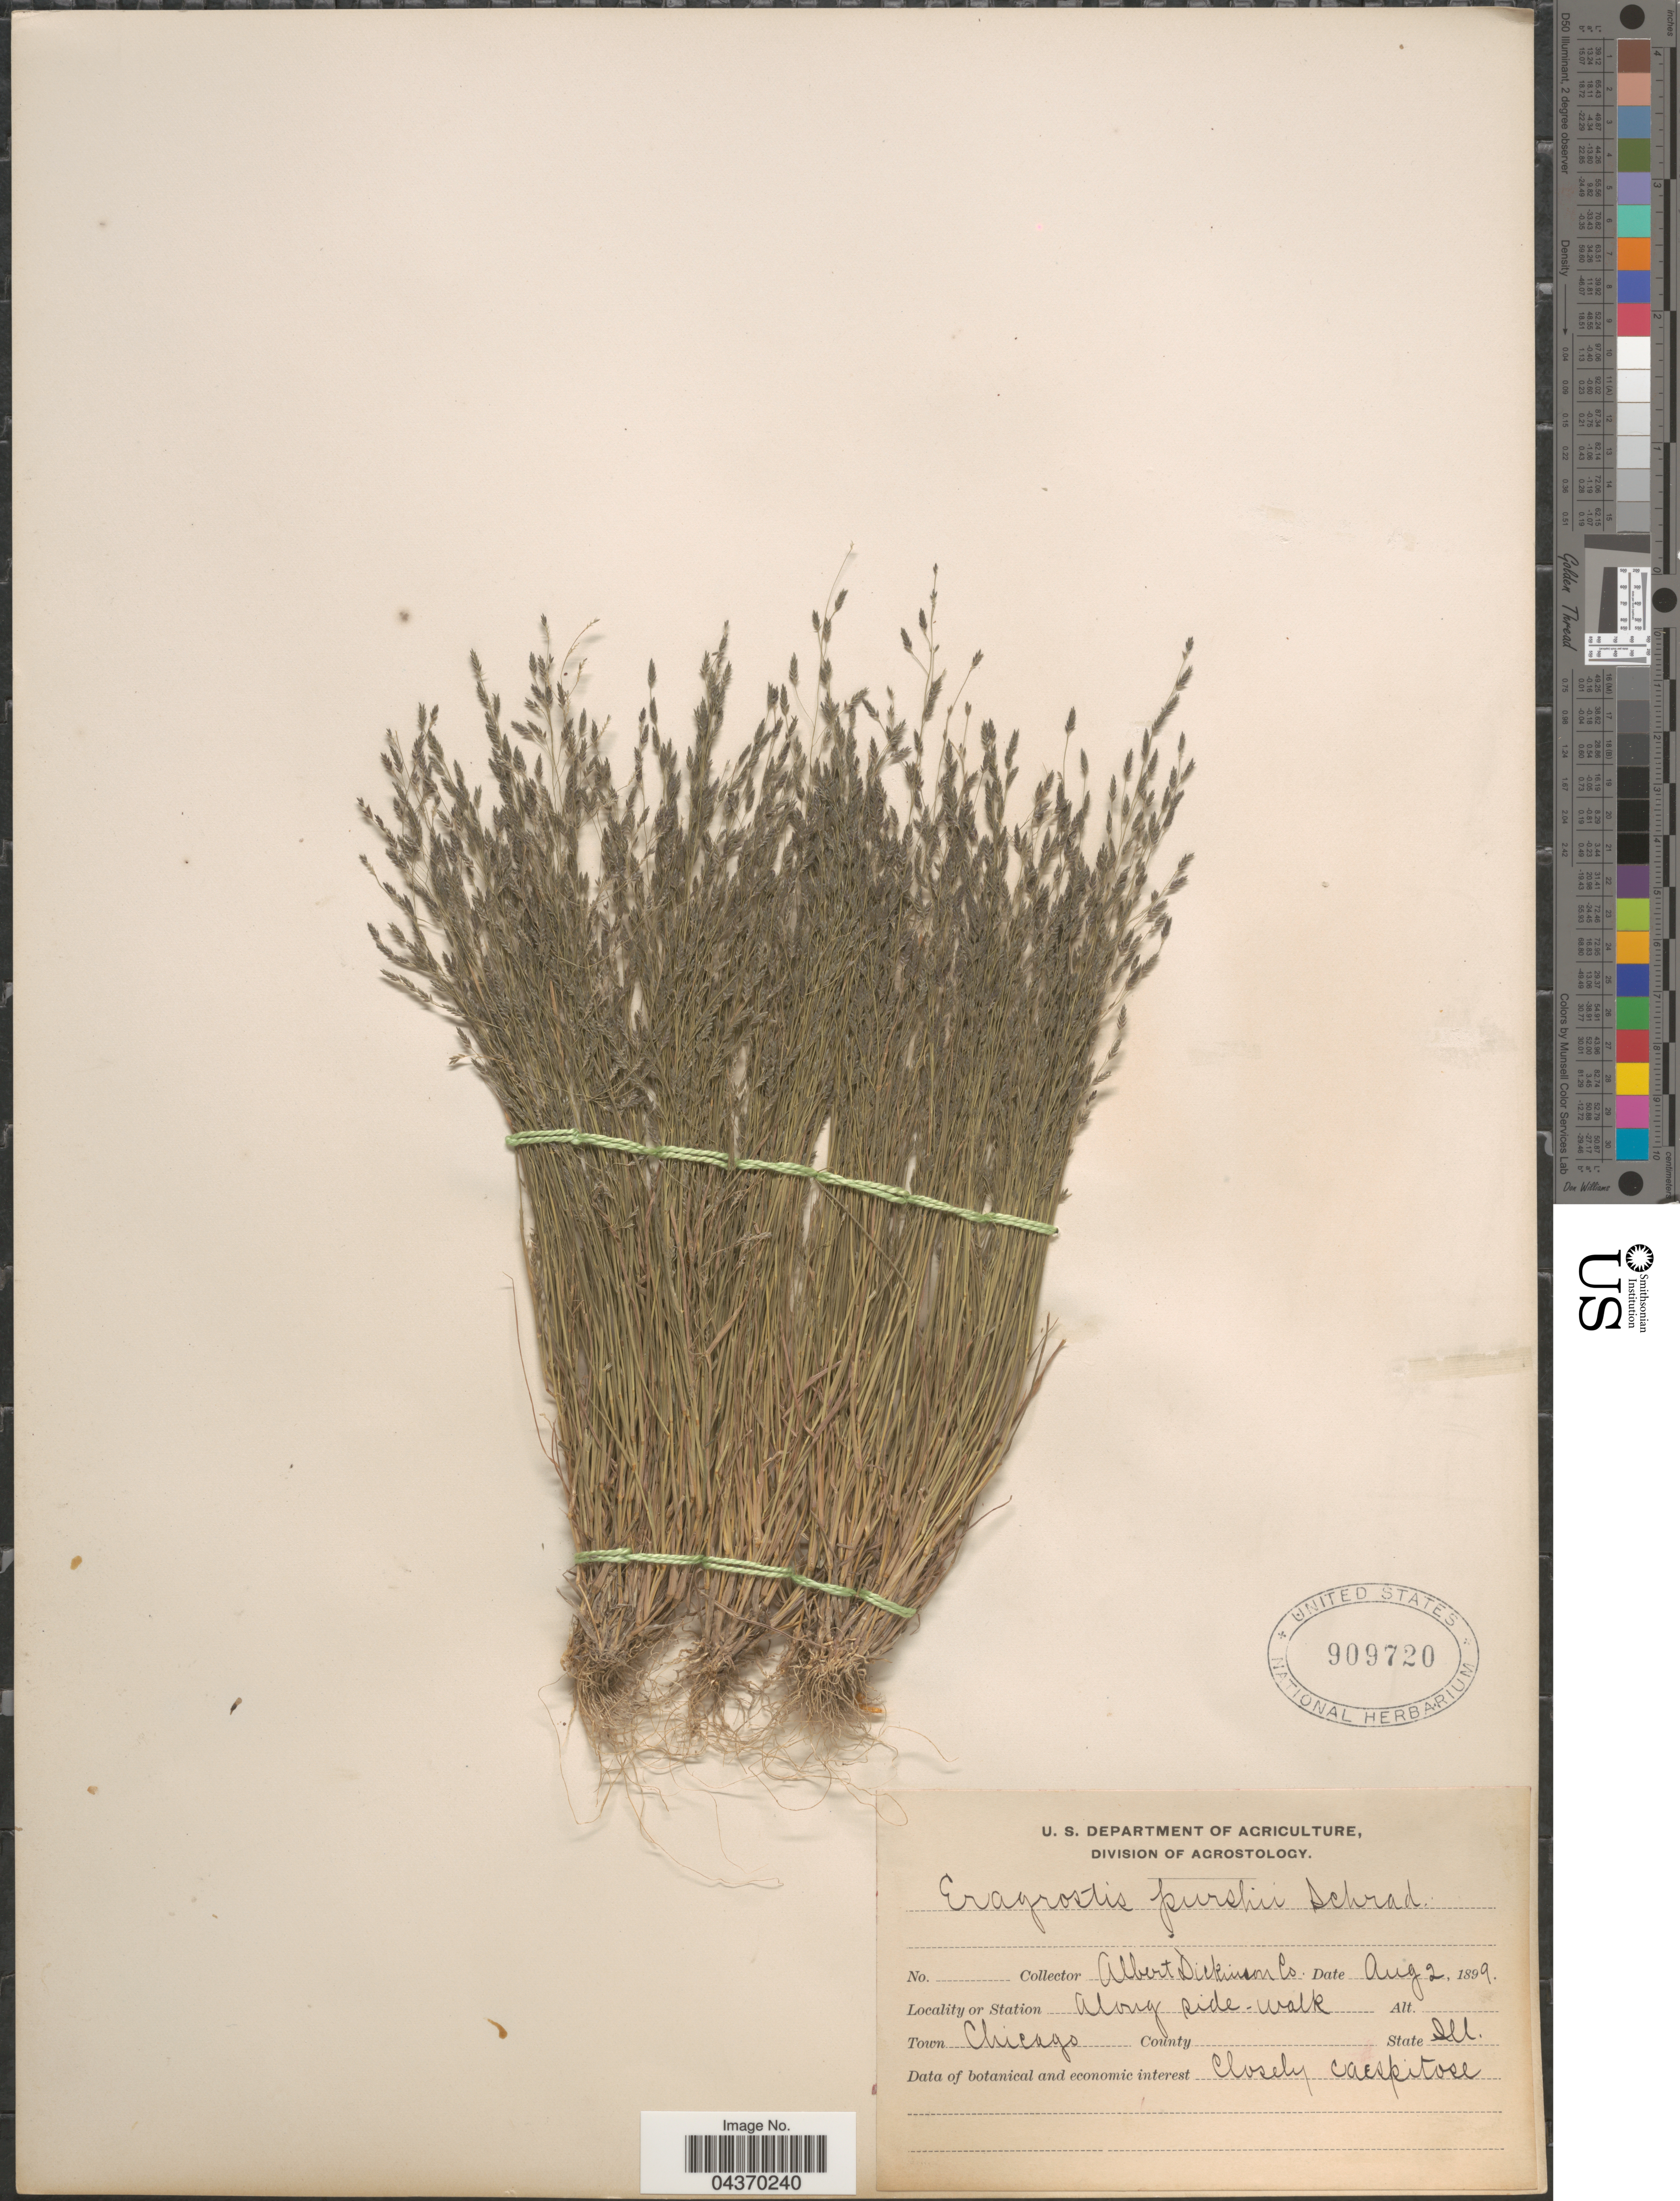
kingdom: Plantae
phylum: Tracheophyta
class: Liliopsida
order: Poales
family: Poaceae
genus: Eragrostis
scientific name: Eragrostis pectinacea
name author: (Michx.) Nees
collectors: Albert Dickinson Co.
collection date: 1899-08-02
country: United States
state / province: Illinois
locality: Town Chicago.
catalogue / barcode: US 909720